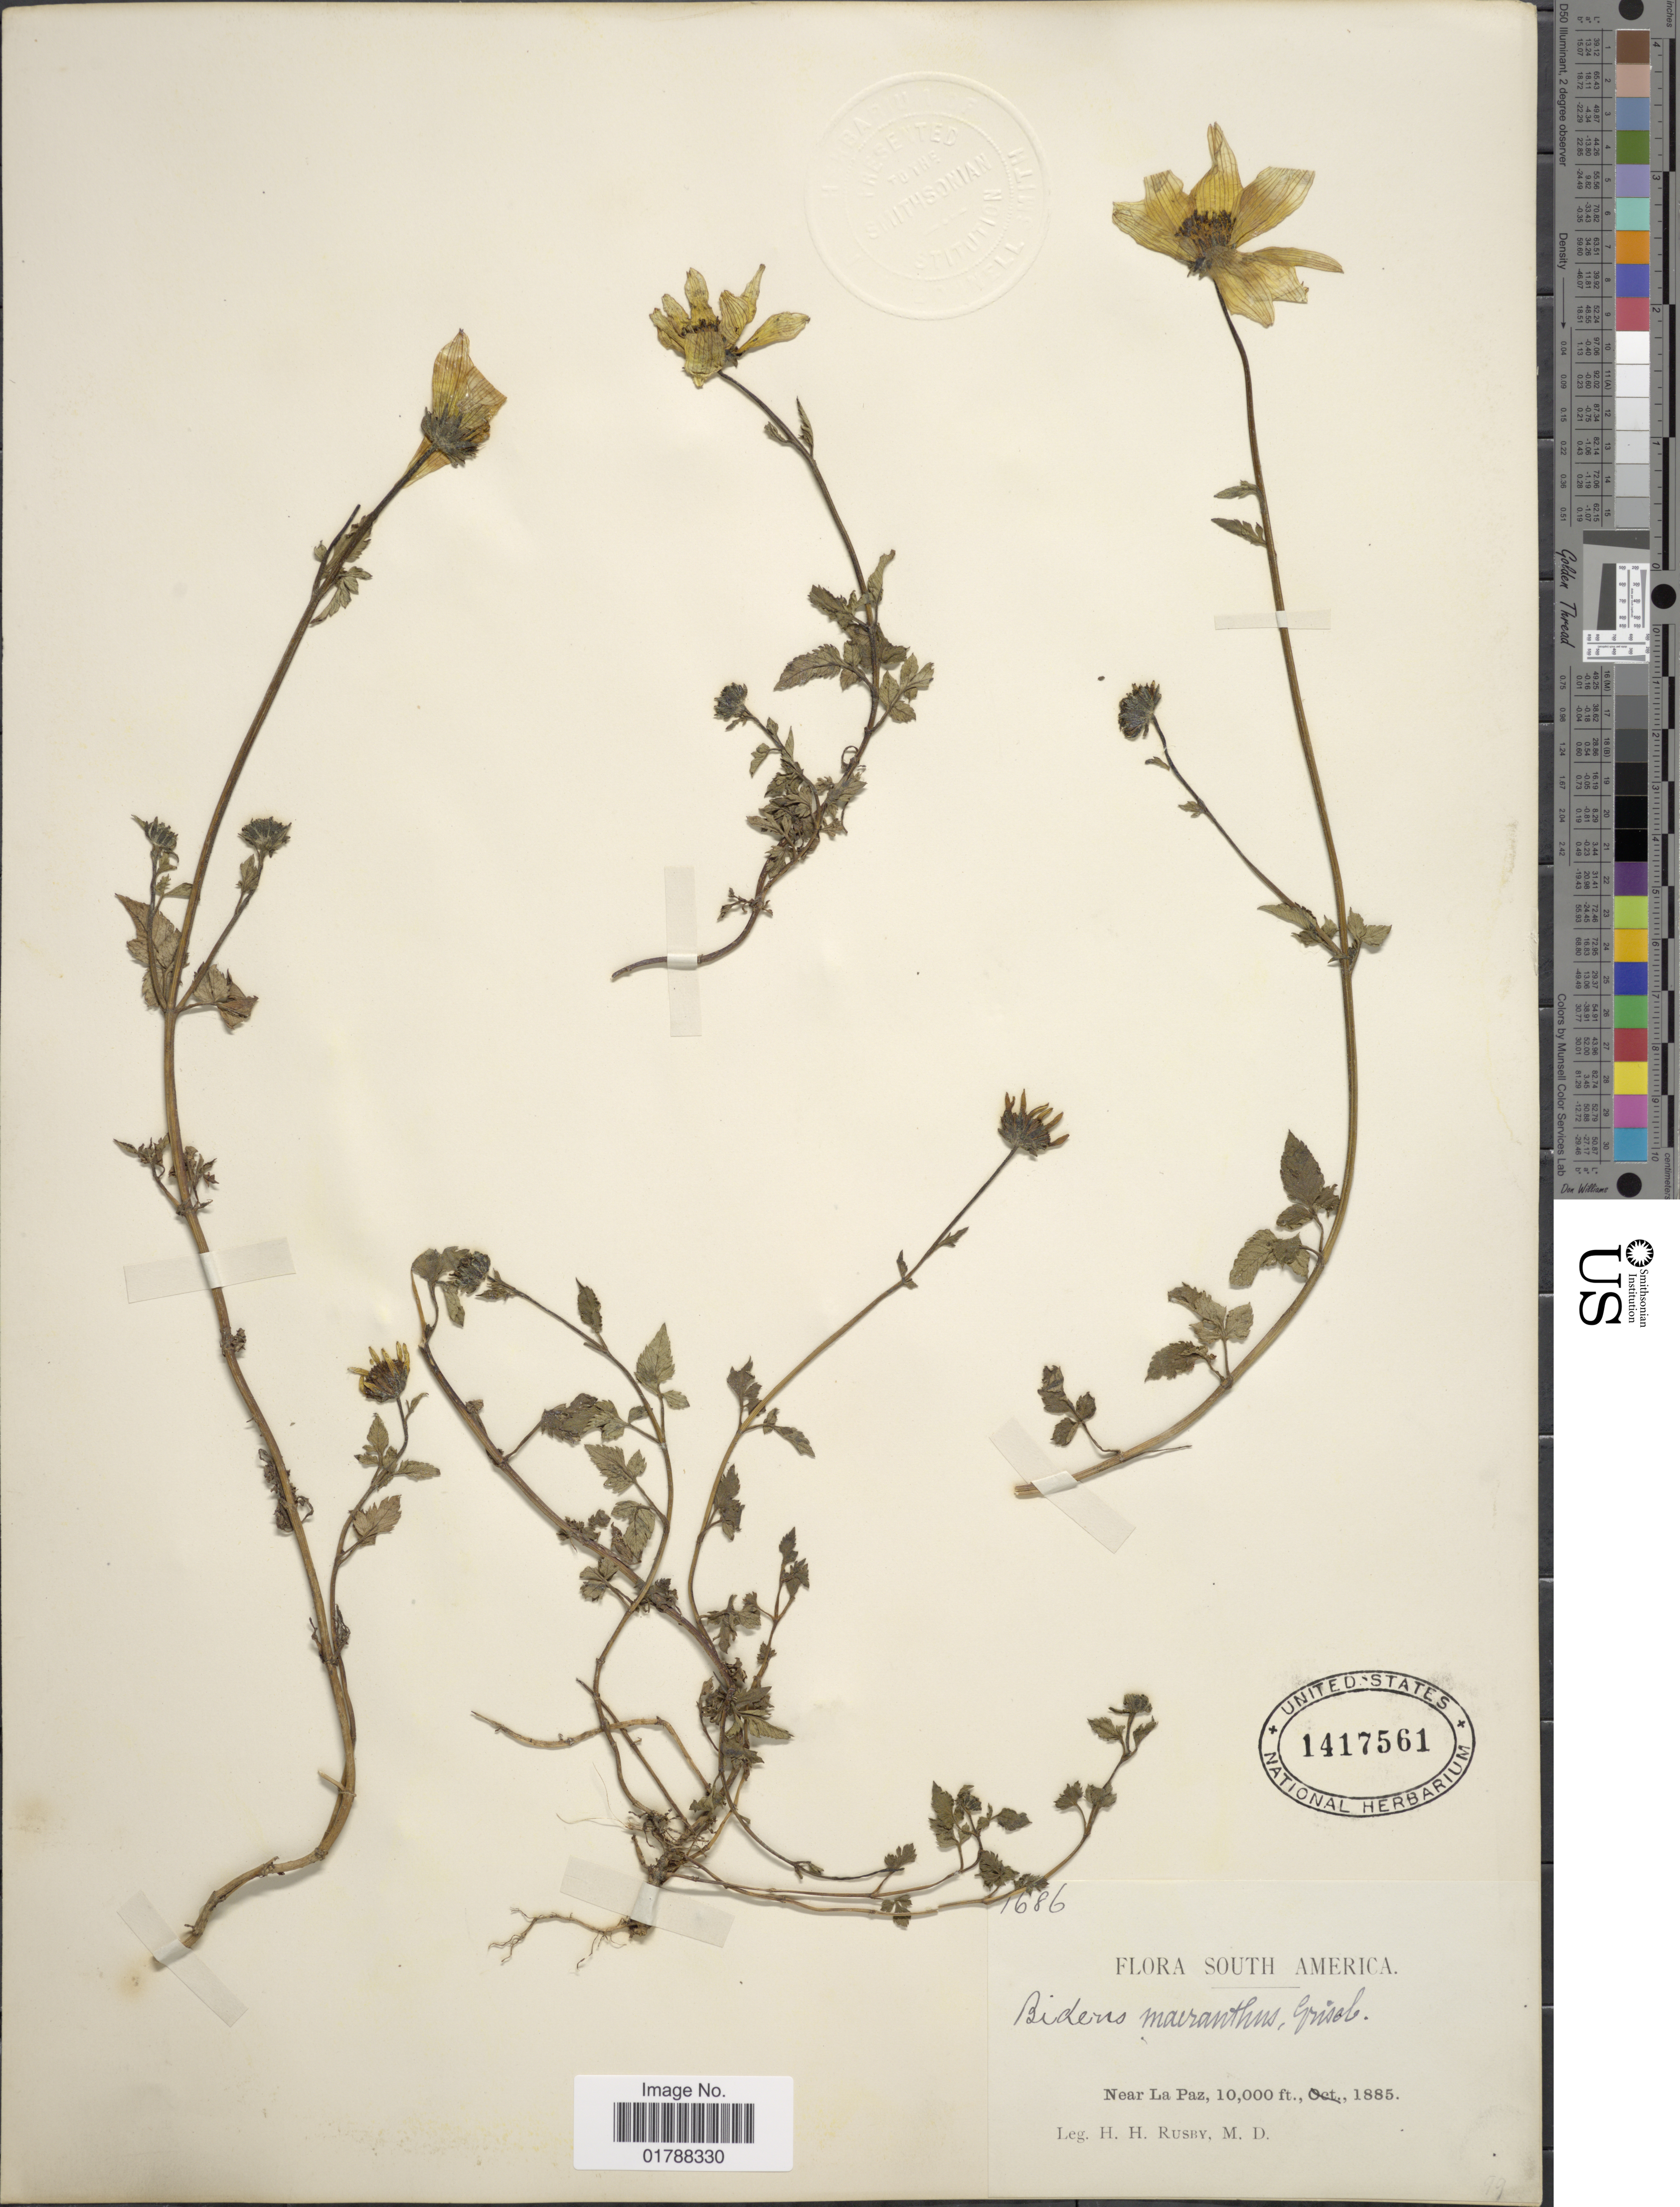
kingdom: Plantae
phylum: Tracheophyta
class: Magnoliopsida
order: Asterales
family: Asteraceae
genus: Bidens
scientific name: Bidens andicola var. decomposita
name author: Kuntze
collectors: H. H. Rusby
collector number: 1686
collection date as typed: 1885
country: Bolivia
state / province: La Paz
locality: Near La Paz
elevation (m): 3048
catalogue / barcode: US 1417561